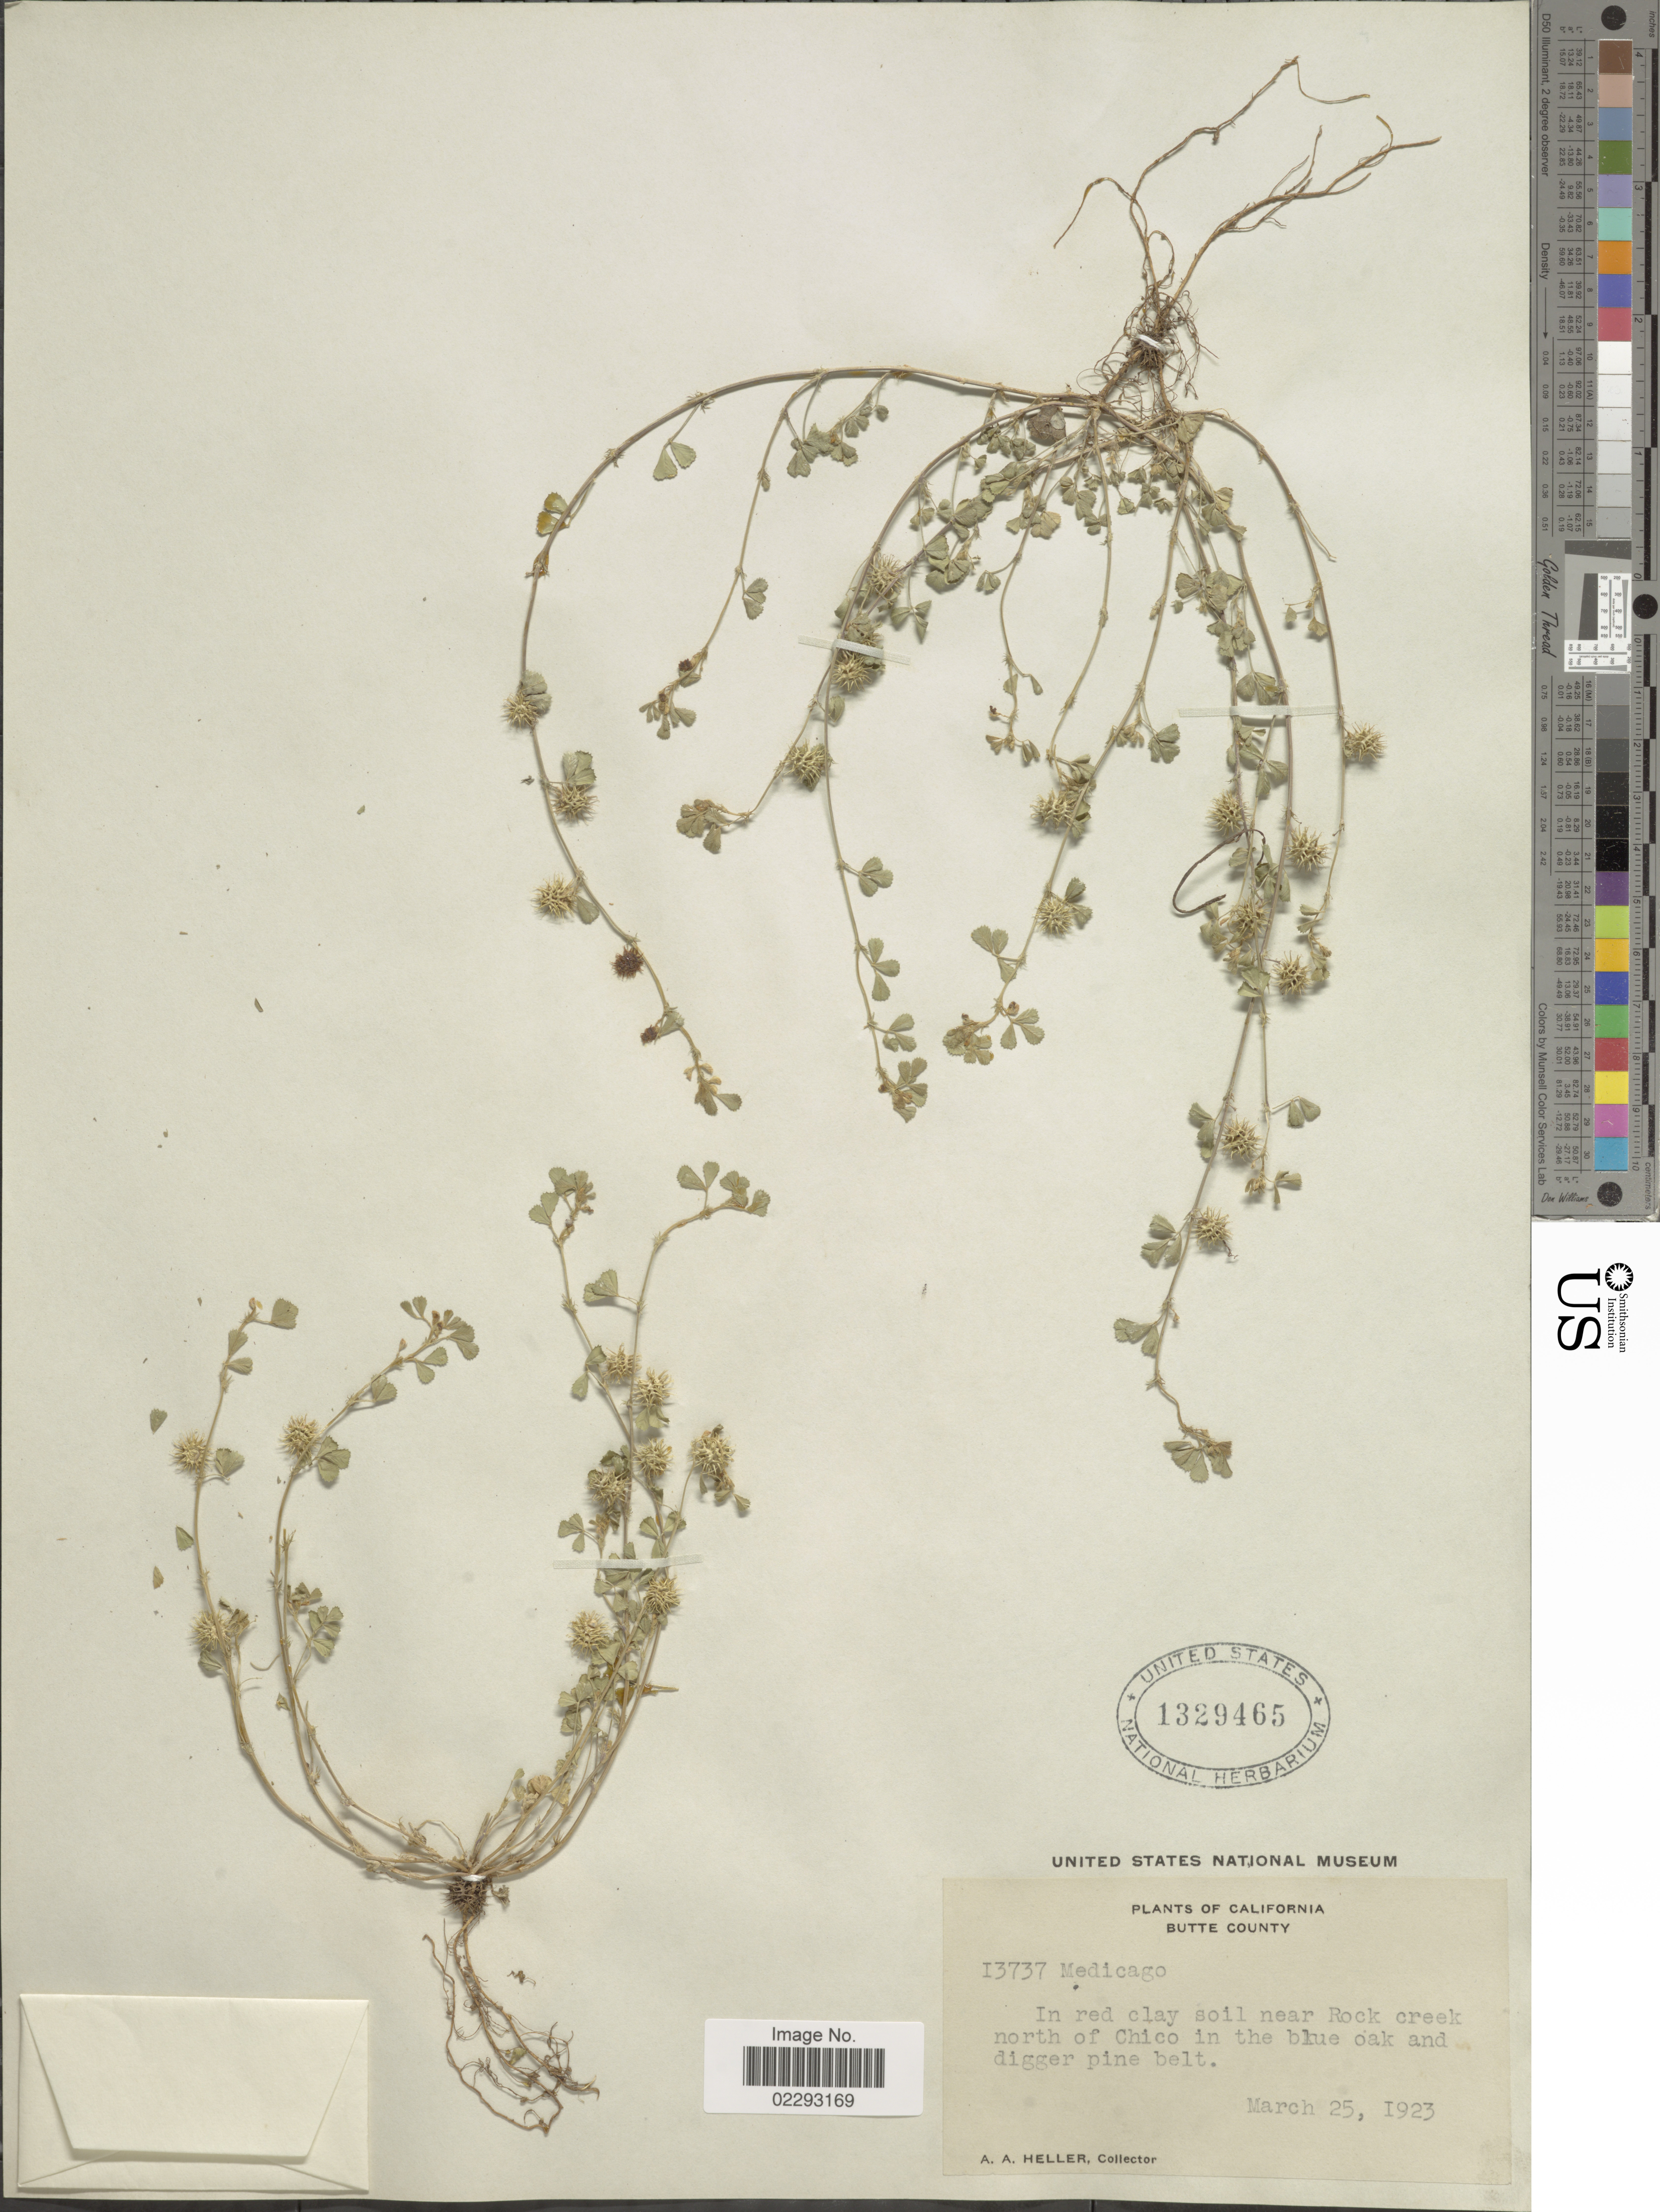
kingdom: Plantae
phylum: Tracheophyta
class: Magnoliopsida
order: Fabales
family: Fabaceae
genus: Medicago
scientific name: Medicago sp.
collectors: A. A. Heller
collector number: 13737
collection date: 1923-03-25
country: United States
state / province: California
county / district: Butte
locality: California, Butte County. In red clay soil near Rock creek north of Chico in the blue oak and digger pine belt.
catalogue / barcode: US 1329465